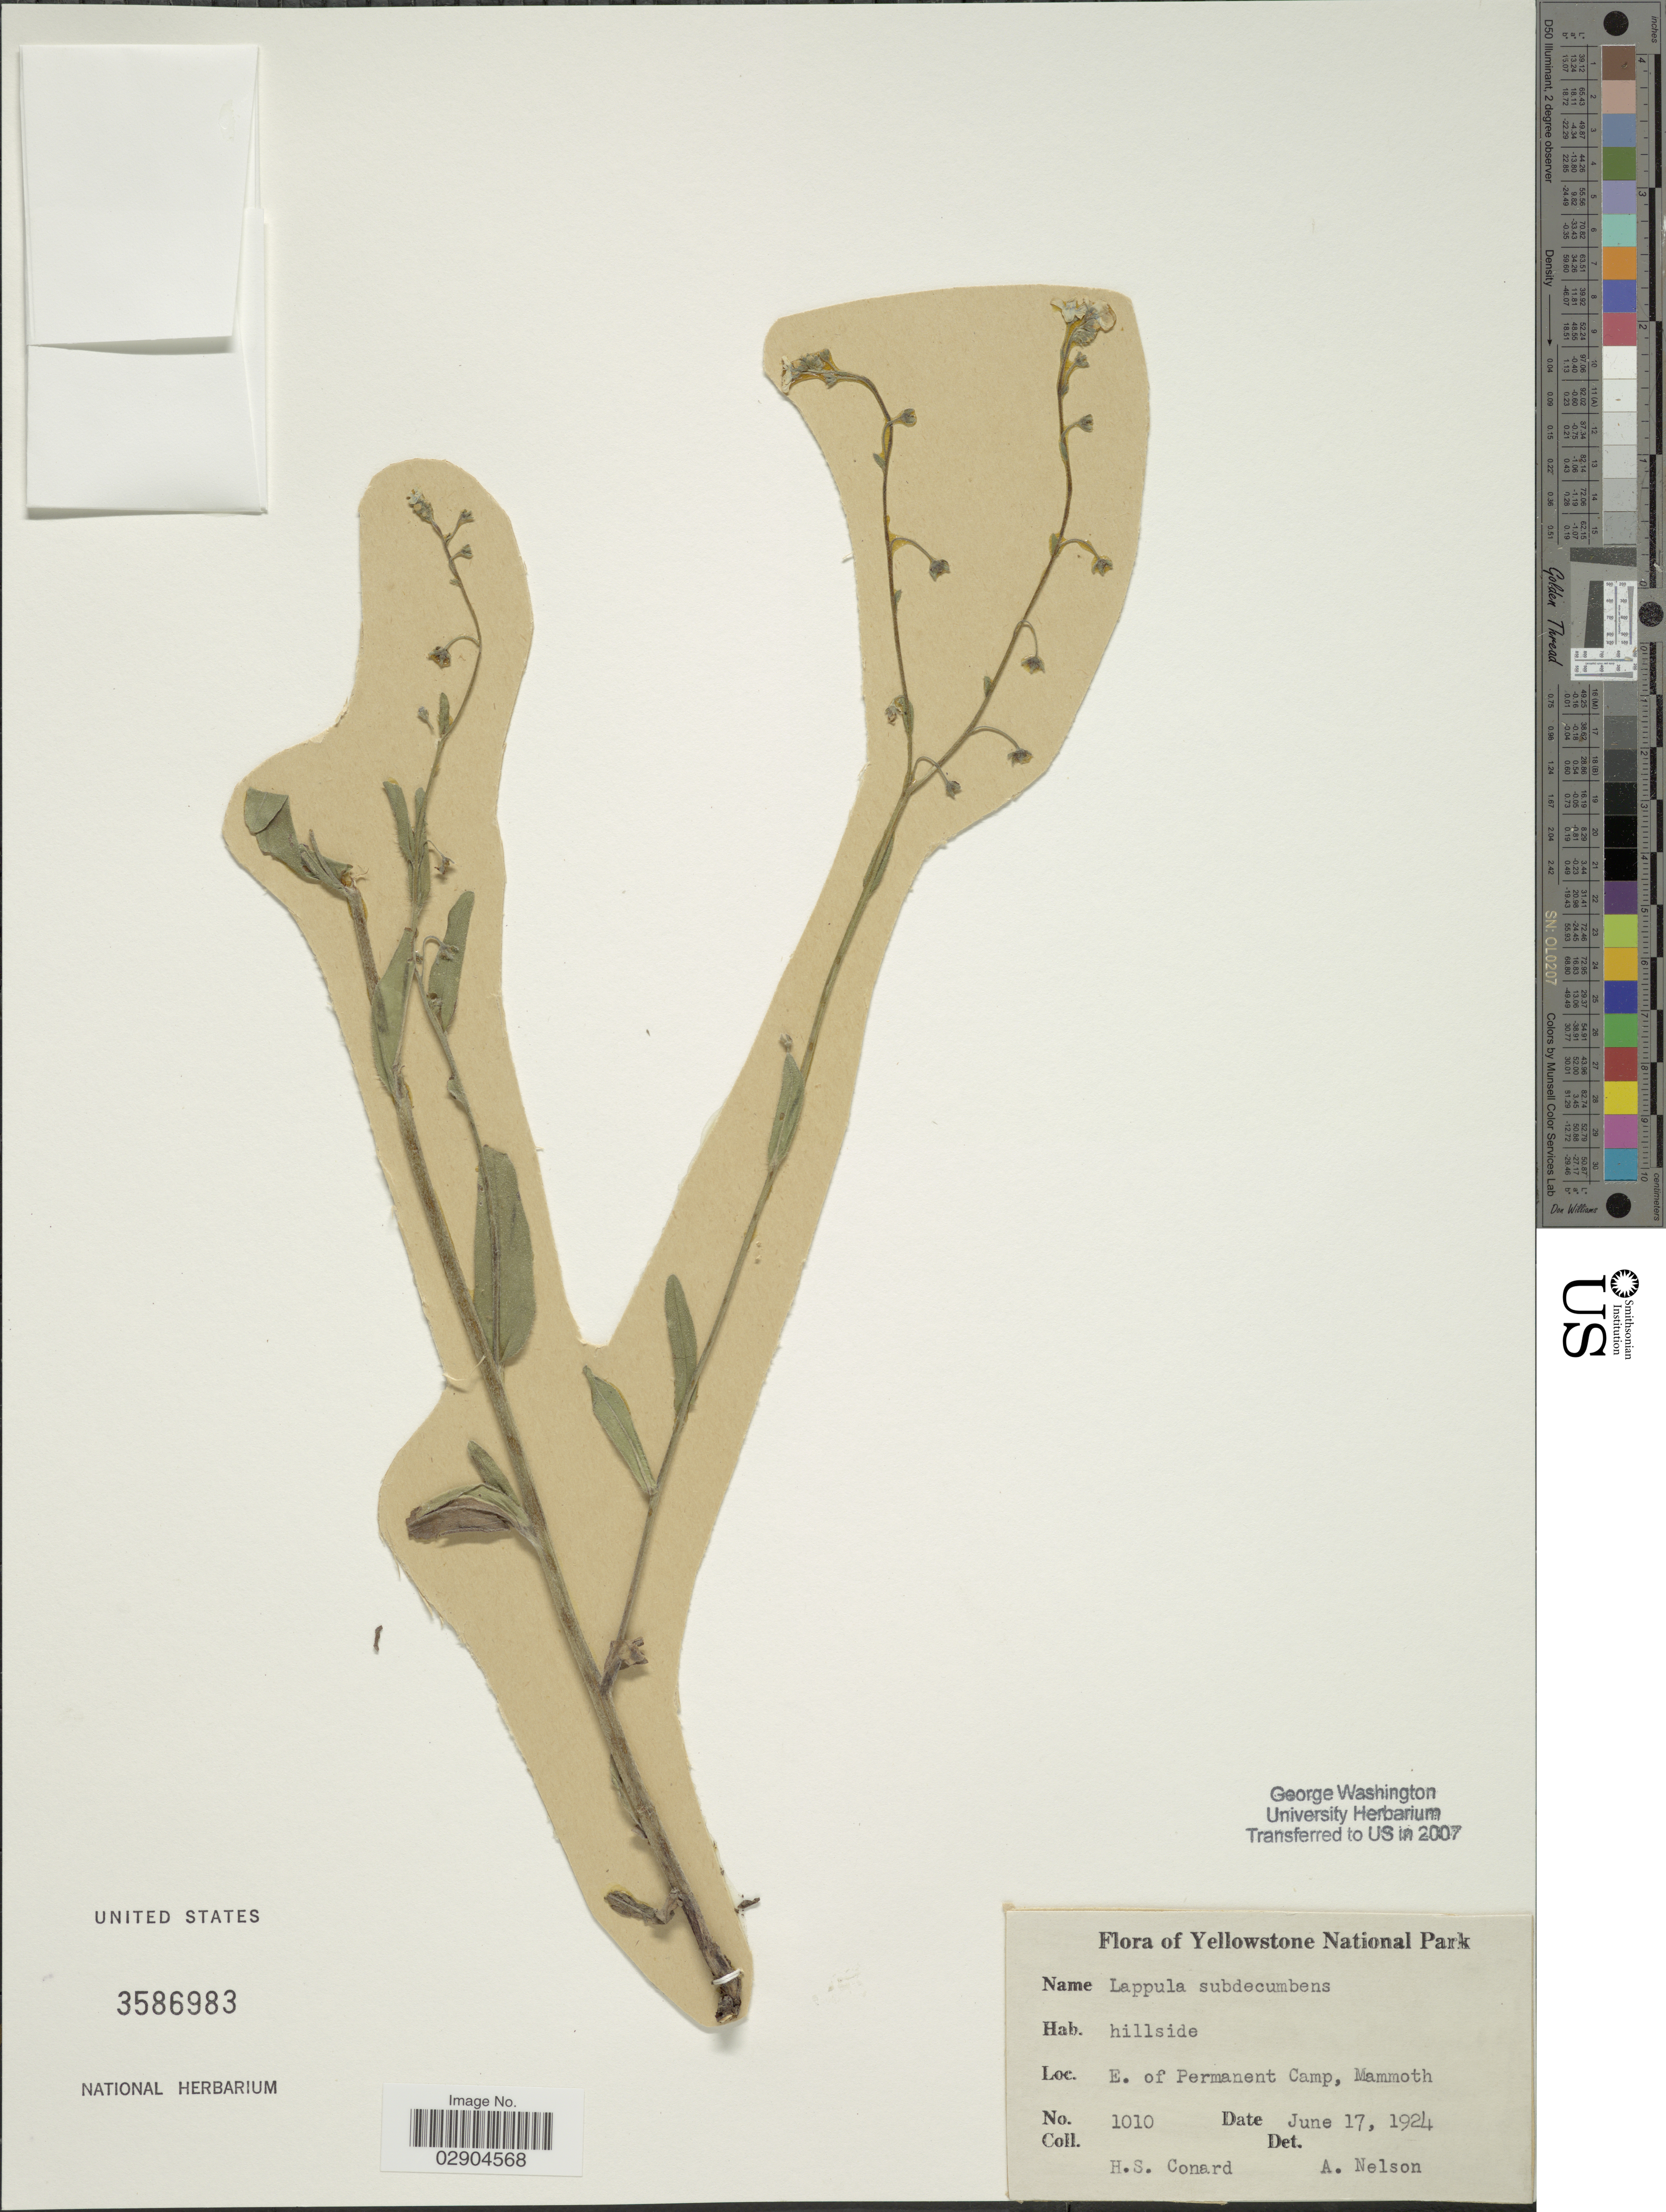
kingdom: Plantae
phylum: Tracheophyta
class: Magnoliopsida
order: Boraginales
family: Boraginaceae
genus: Lappula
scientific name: Lappula subdecumbens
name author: (Parry) A. Nelson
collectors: H. S. Conard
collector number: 1010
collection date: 1924-06-17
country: United States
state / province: Wyoming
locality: Yellowstone National Park. E. of Permanent Camp, Mammoth.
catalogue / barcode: US 3586983